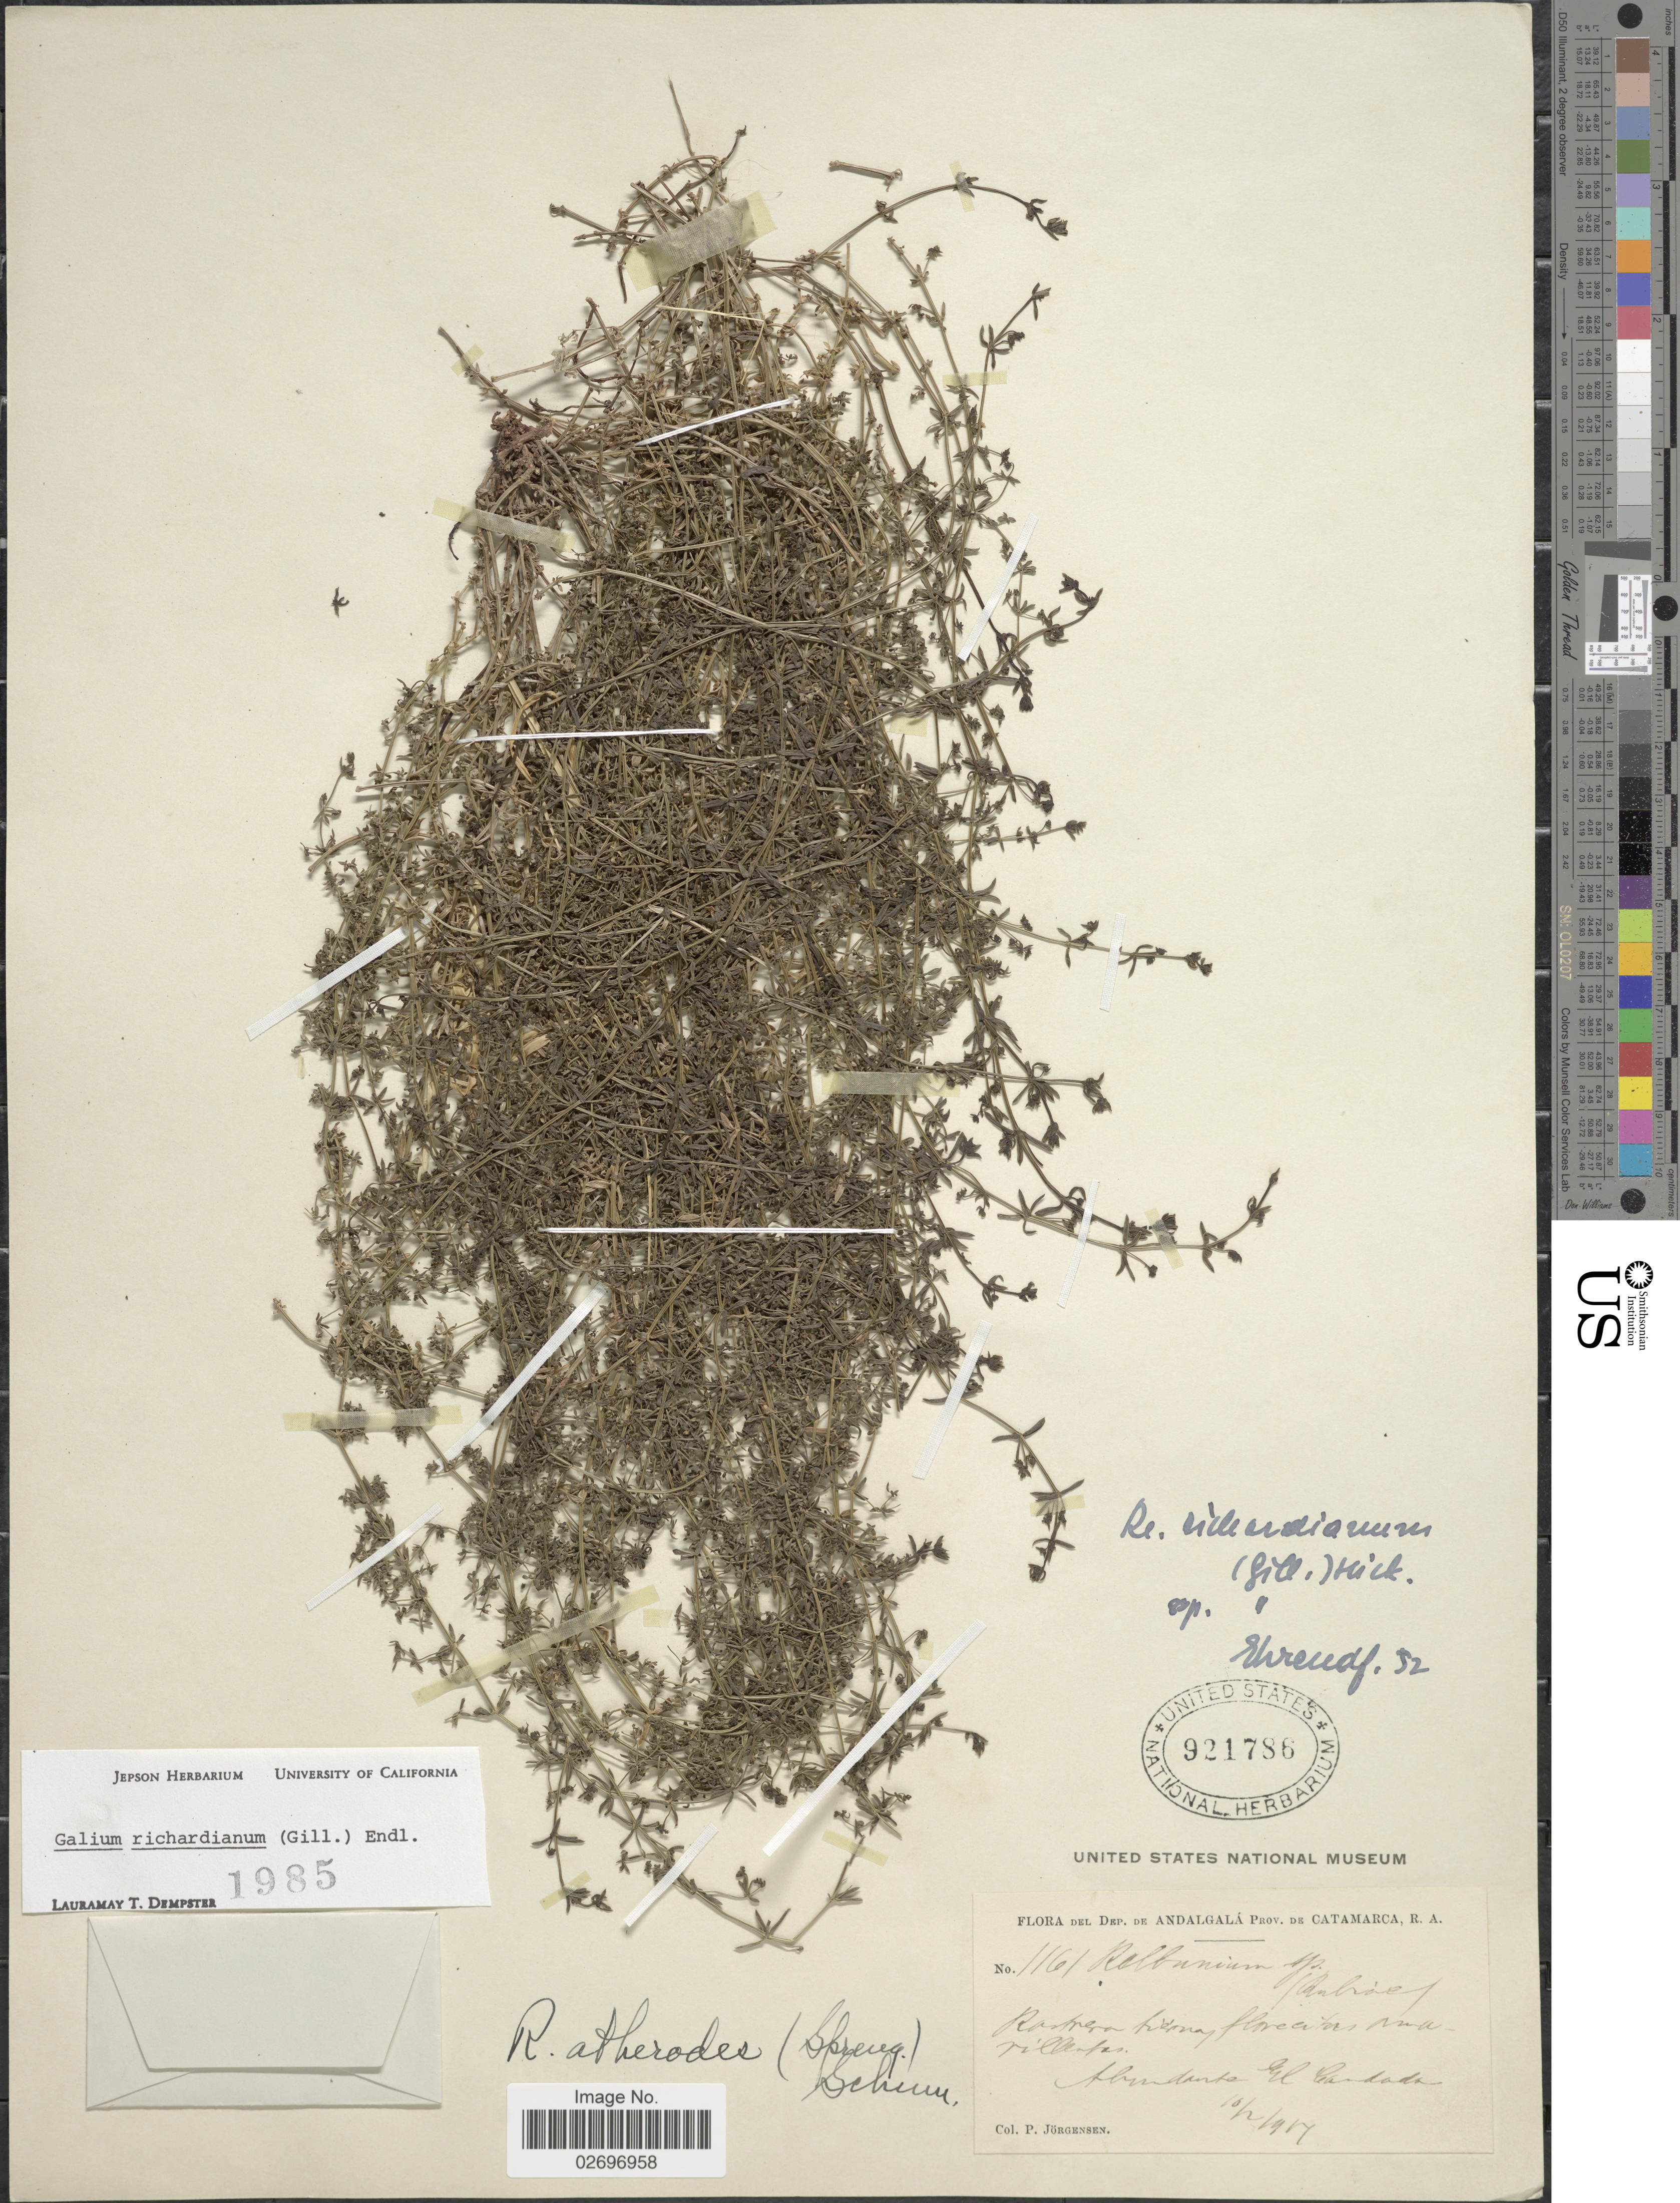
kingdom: Plantae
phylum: Tracheophyta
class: Magnoliopsida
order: Gentianales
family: Rubiaceae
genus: Galium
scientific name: Galium richardianum subsp. richardianum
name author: (Gillies ex Hook. & Arn.) Endl. ex Walp.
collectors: P. Jörgensen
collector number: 1161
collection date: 1917-02-10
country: Argentina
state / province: Catamarca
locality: El Candado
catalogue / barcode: US 921786